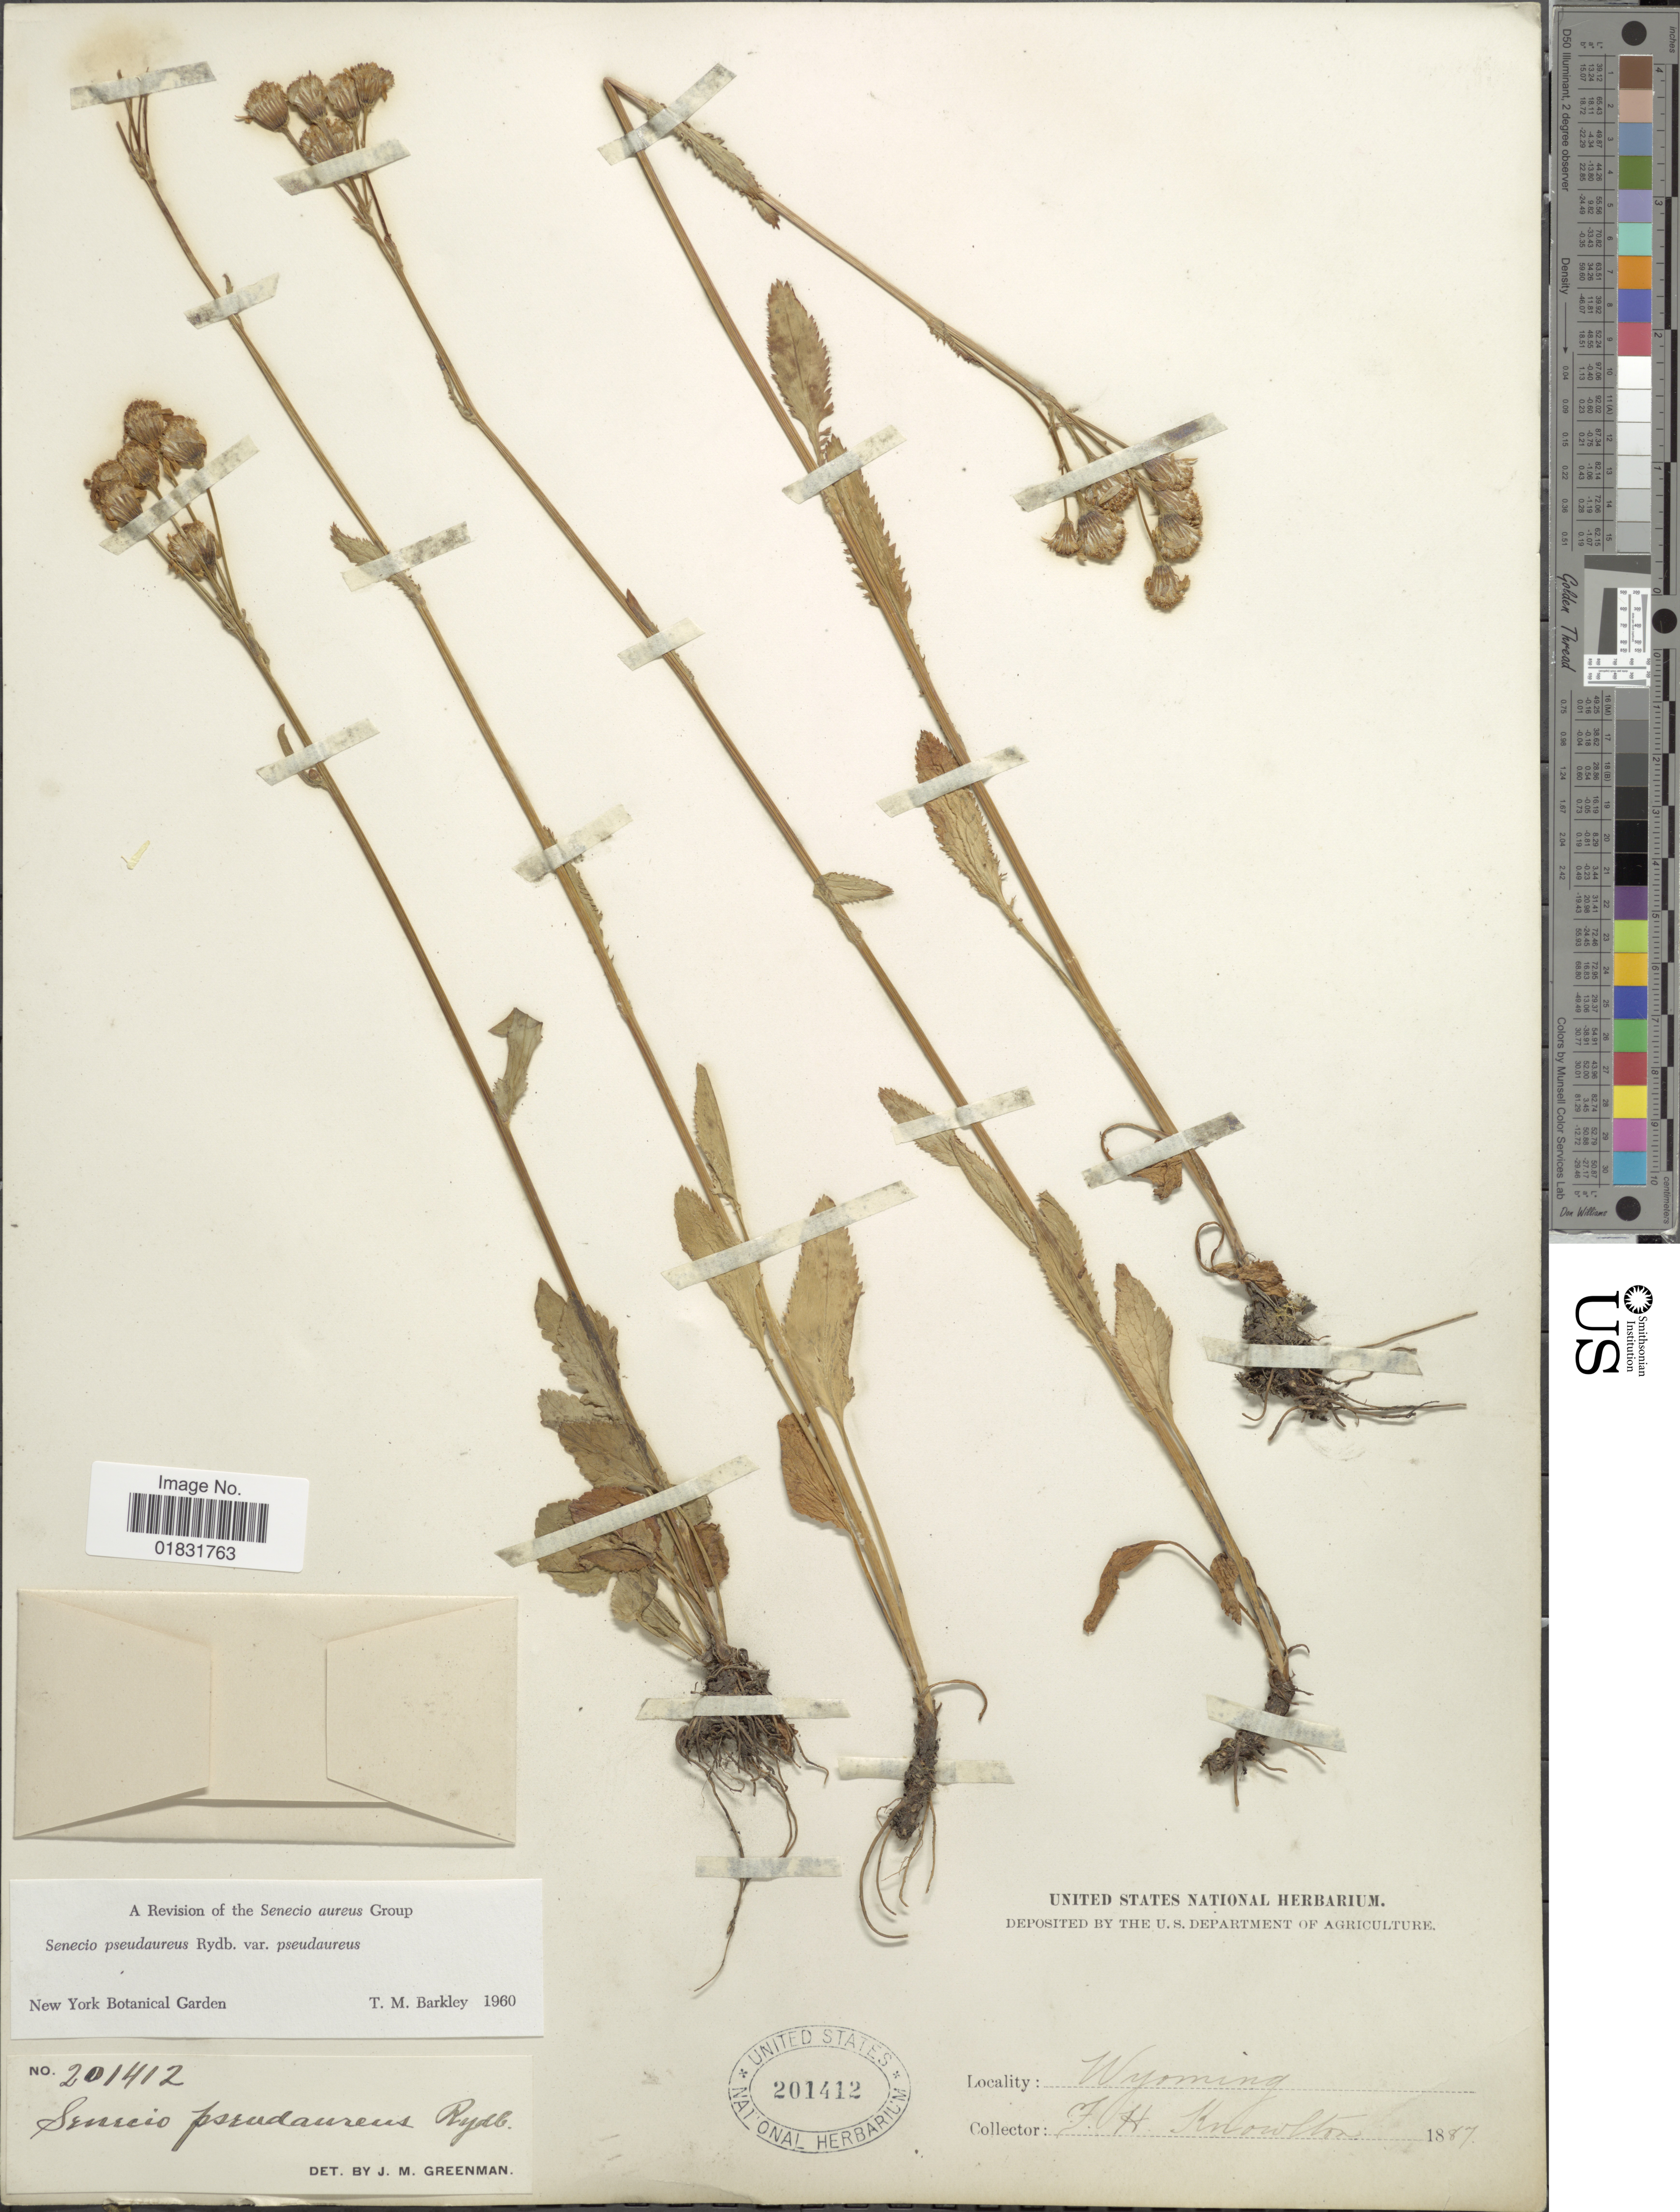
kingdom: Plantae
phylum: Tracheophyta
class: Magnoliopsida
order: Asterales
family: Asteraceae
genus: Packera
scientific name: Packera pseudaurea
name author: (Rydb.) W.A. Weber & Á. Löve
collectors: F. H. Knowlton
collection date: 1887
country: United States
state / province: Wyoming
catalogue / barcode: US 201412